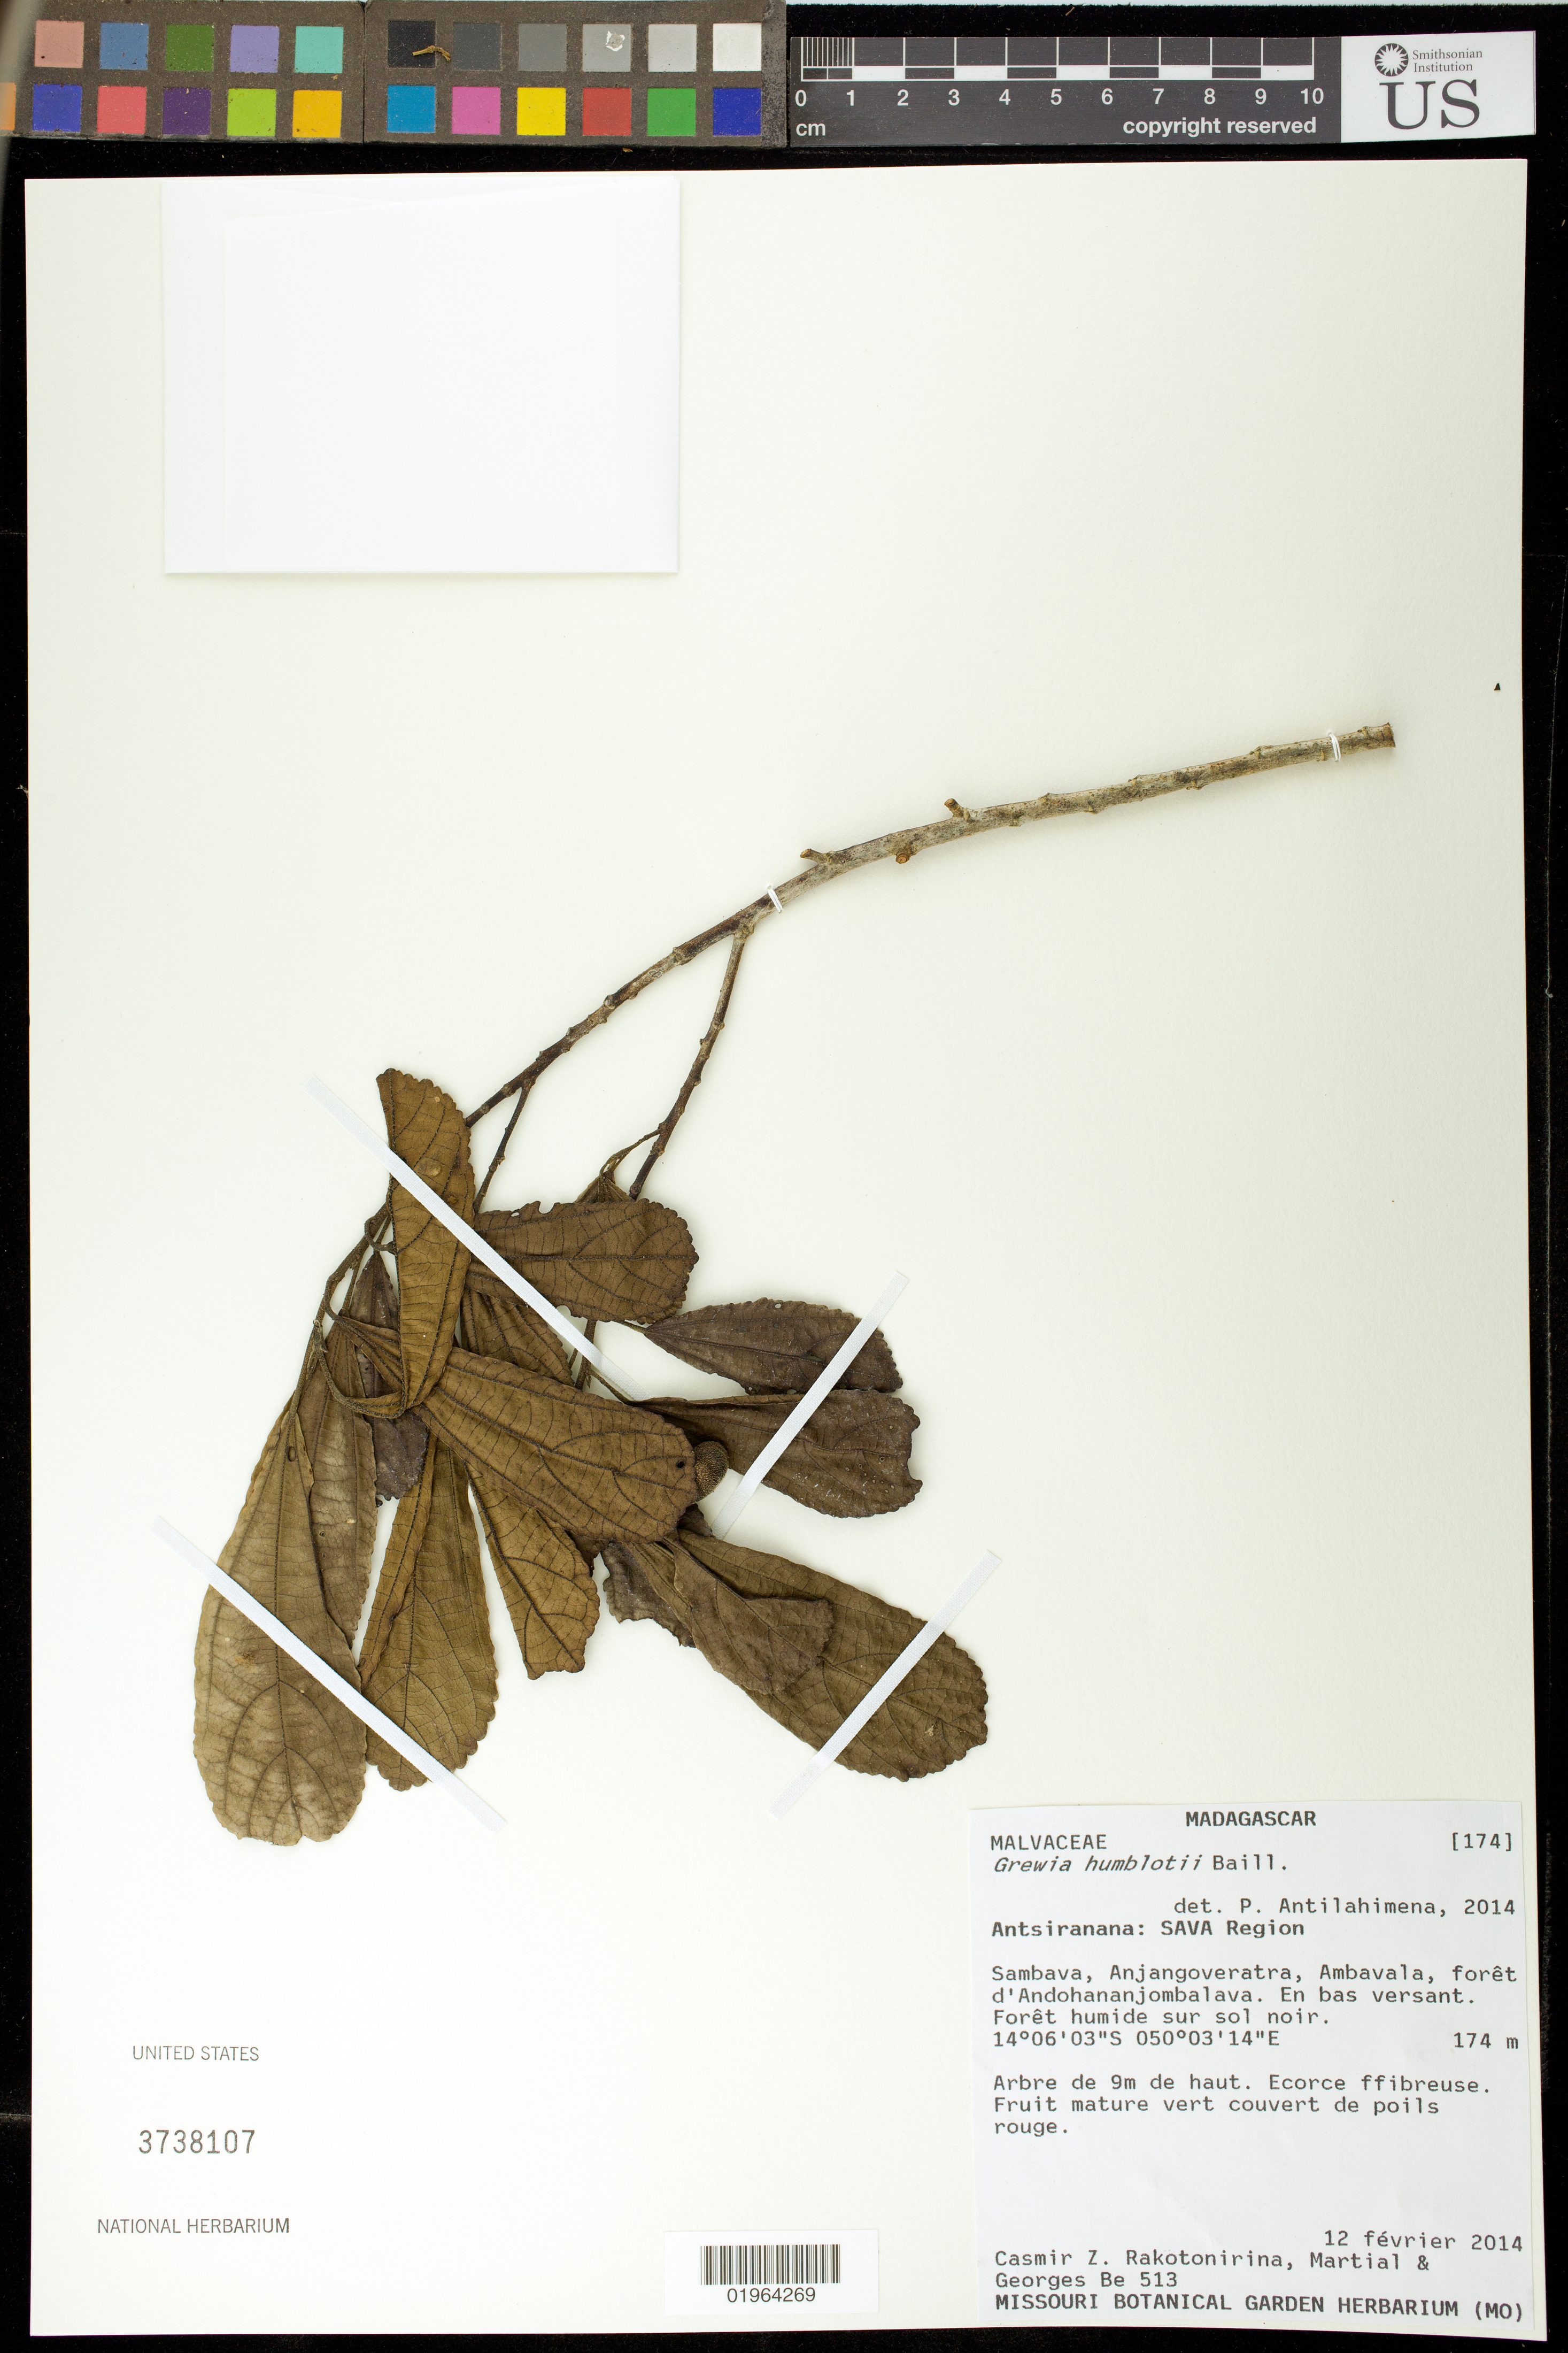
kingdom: Plantae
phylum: Tracheophyta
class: Magnoliopsida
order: Malvales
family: Malvaceae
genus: Grewia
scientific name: Grewia humblotii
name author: Baill.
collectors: C. Rakotonirina, Martial & G. Be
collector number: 513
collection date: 2014-02-12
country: Madagascar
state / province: Sava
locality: Sambava, Anjangoveratra, Ambavala, forêt d'Andohananjombalava.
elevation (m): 174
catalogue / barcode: US 3738107